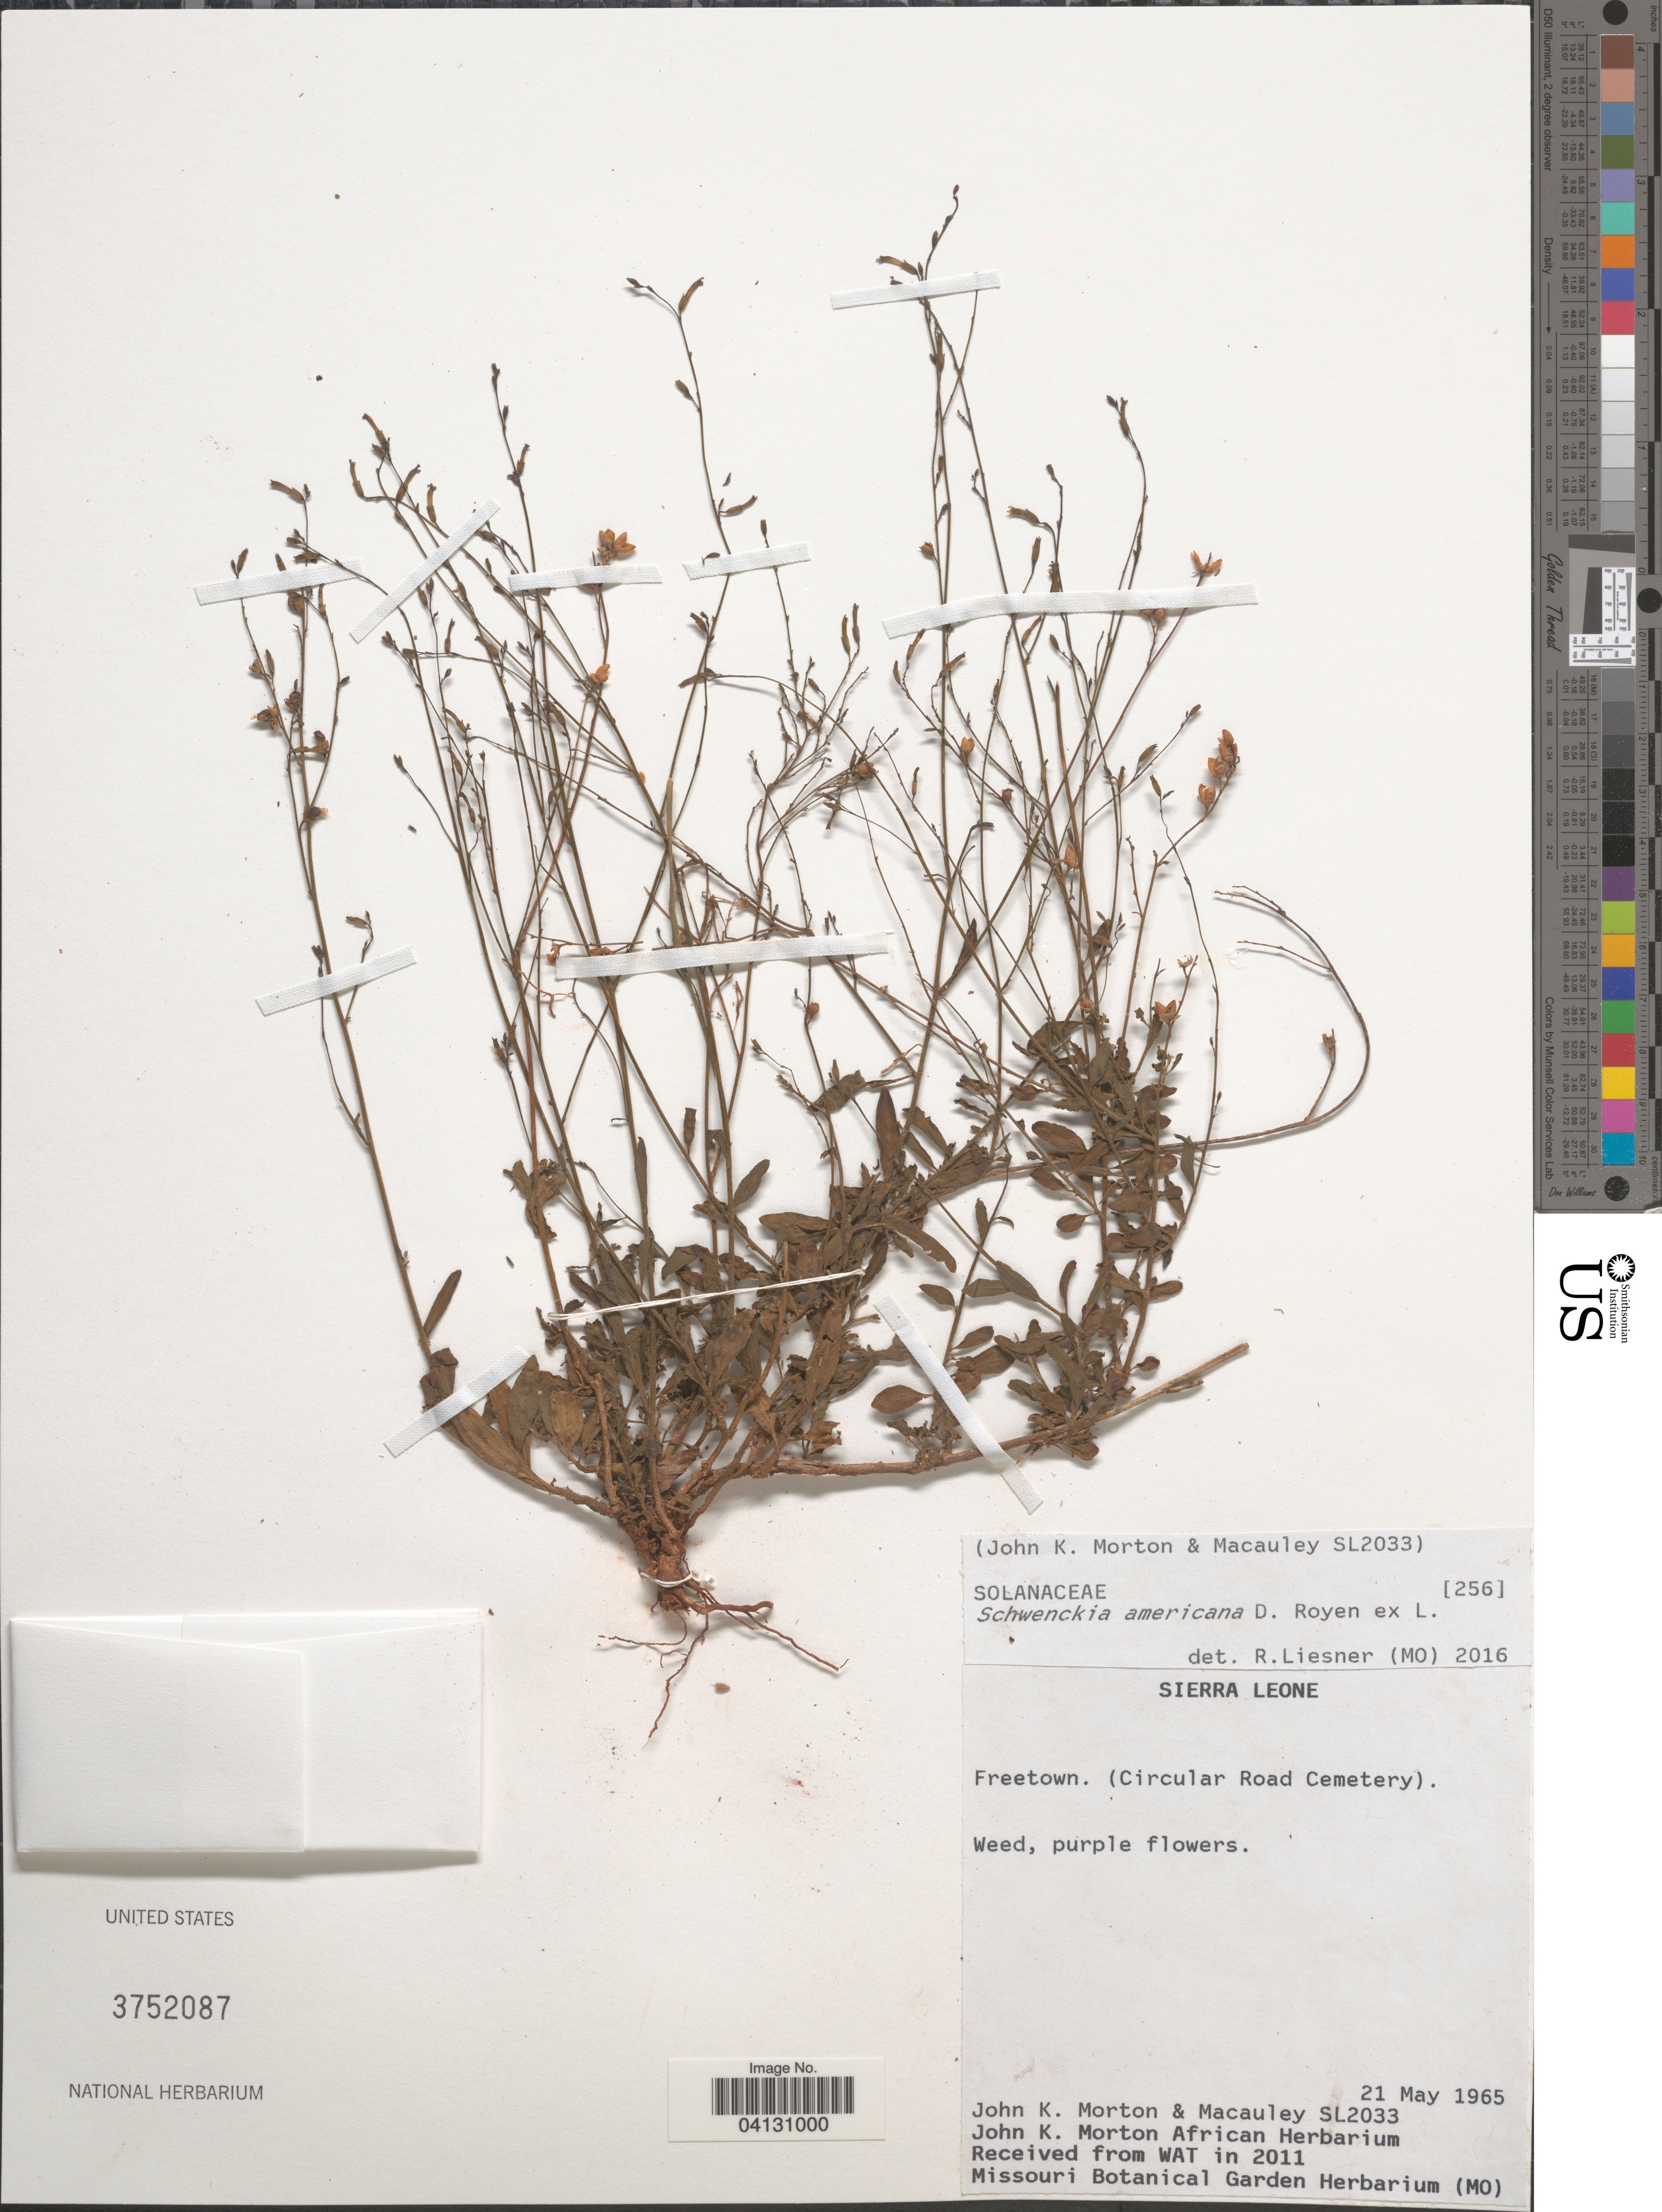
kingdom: Plantae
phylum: Tracheophyta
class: Magnoliopsida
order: Solanales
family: Solanaceae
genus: Schwenckia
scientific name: Schwenckia americana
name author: L.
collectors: J. K. Morton & Macauley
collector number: SL2033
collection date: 1965-05-21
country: Sierra Leone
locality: Freetown. (Circular Road Cemetery).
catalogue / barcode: US 3752087